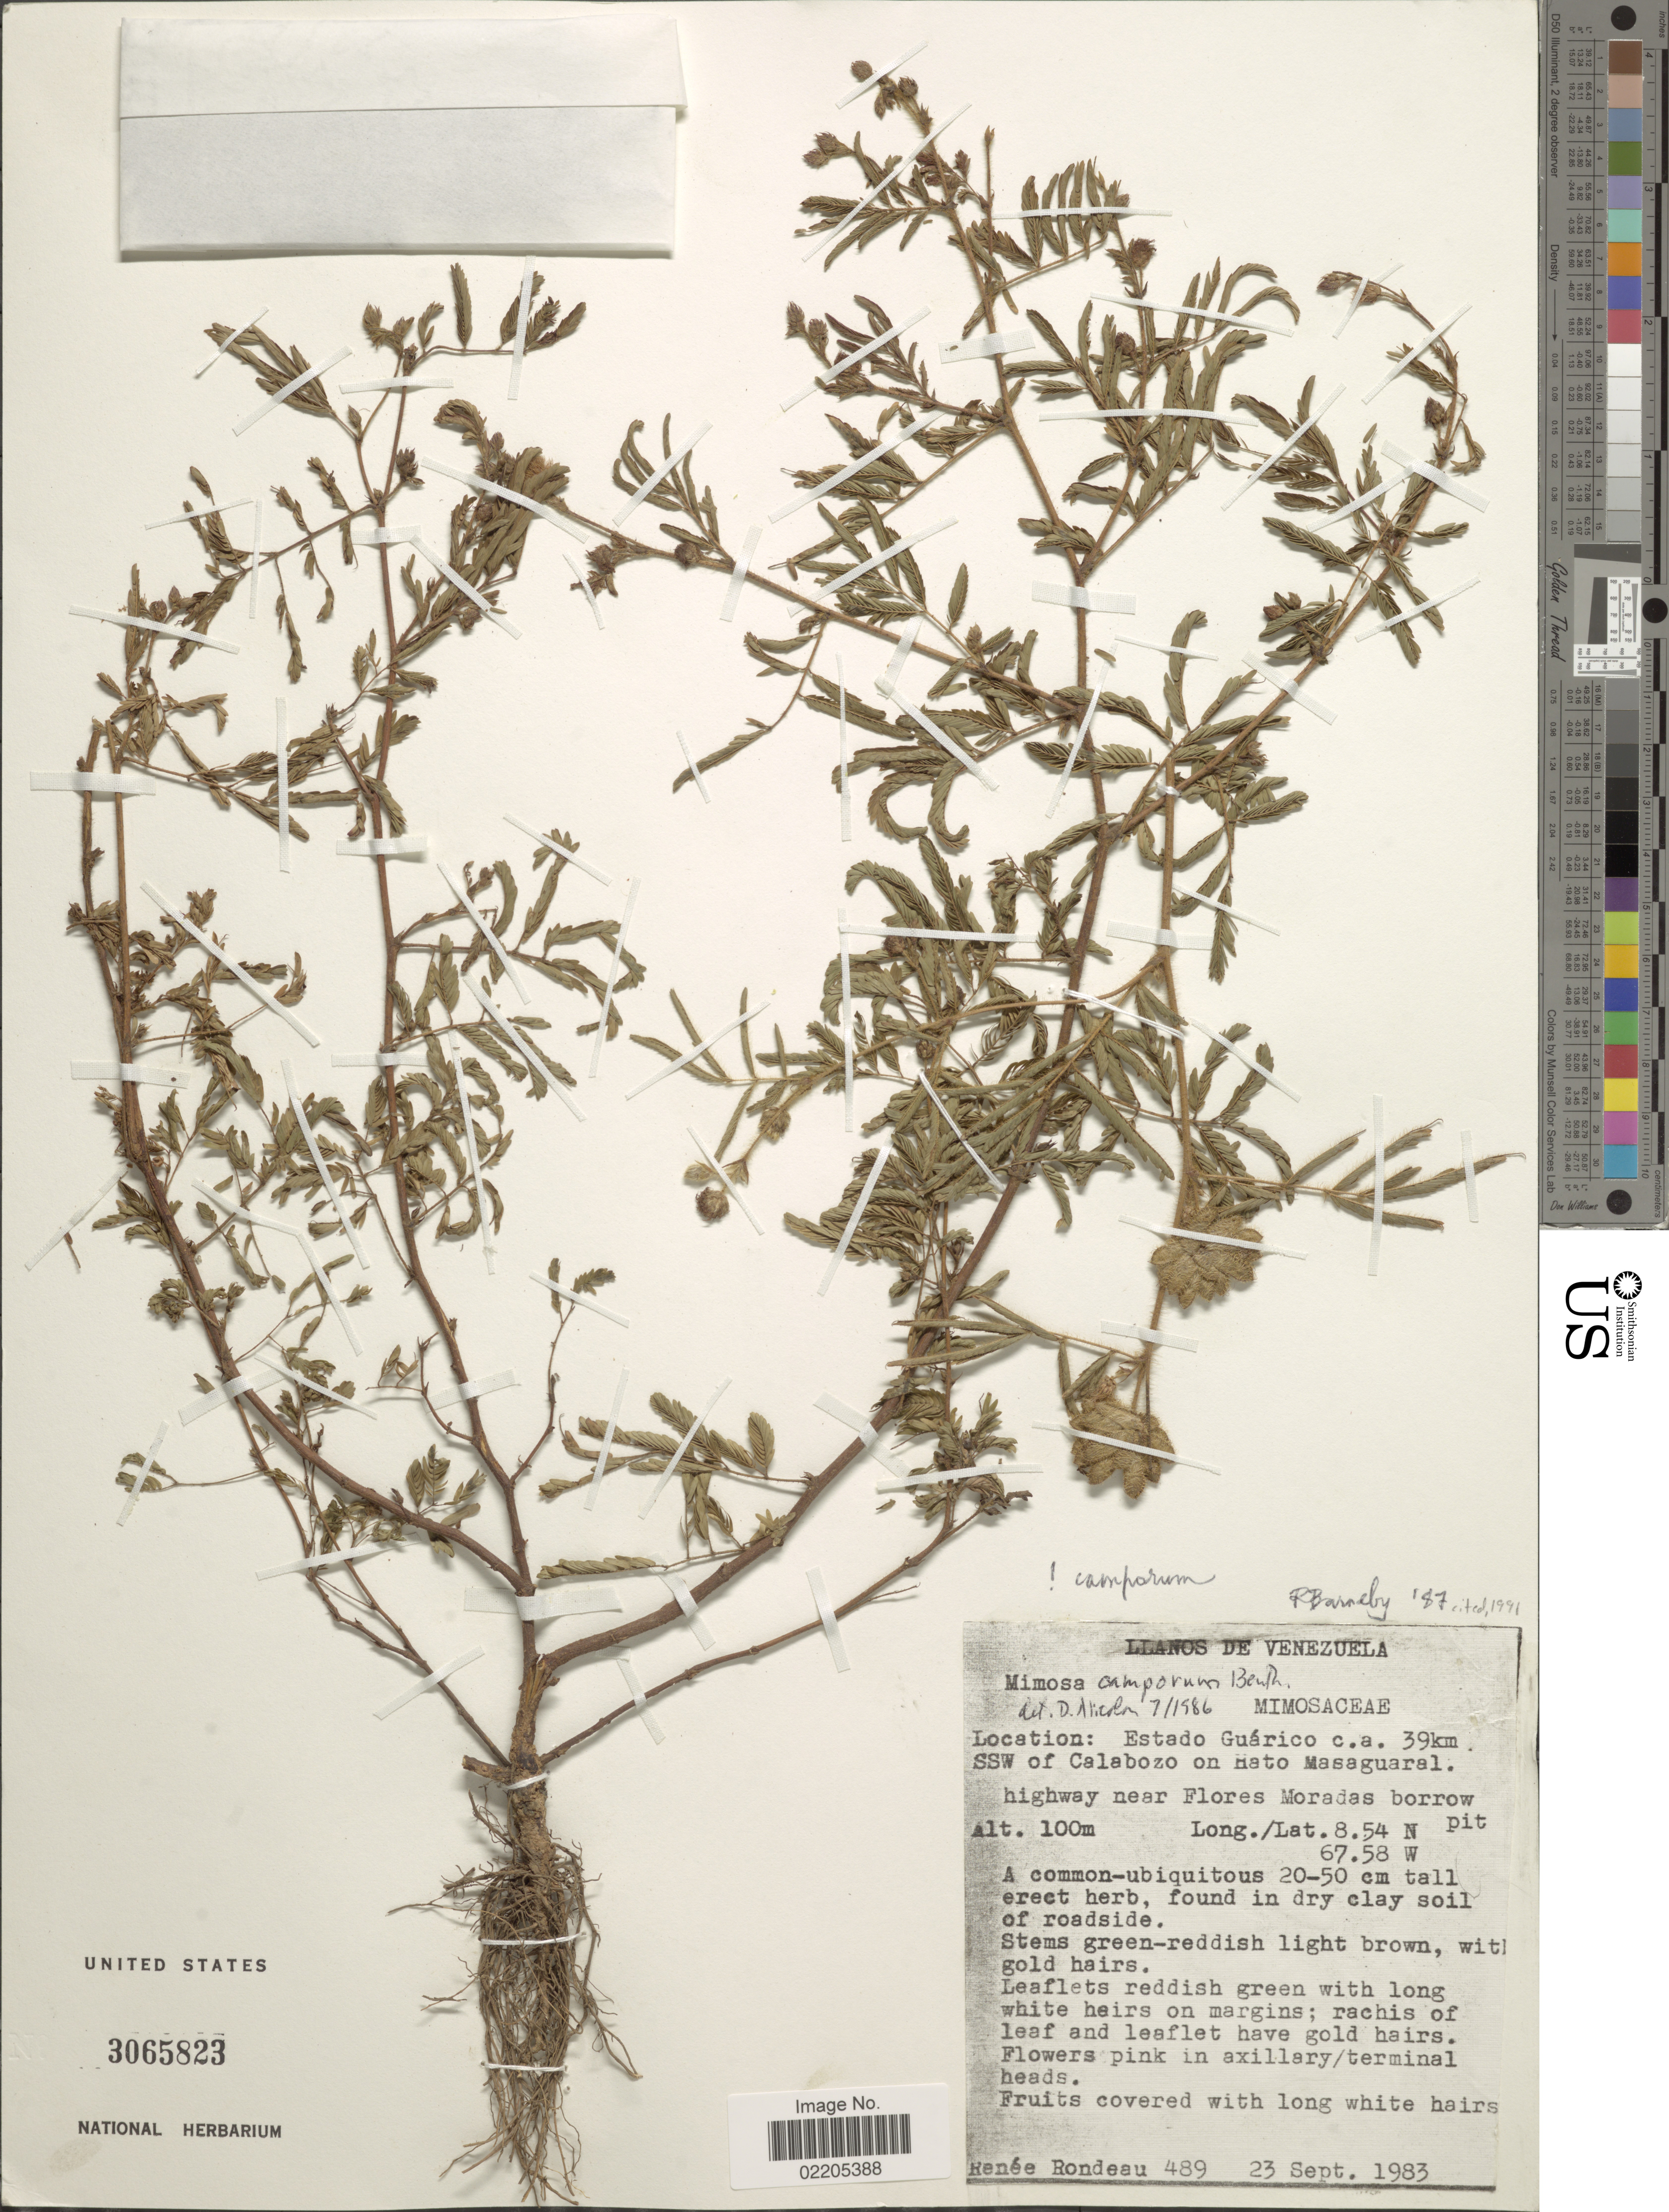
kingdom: Plantae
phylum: Tracheophyta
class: Magnoliopsida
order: Fabales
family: Fabaceae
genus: Mimosa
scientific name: Mimosa camporum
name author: Benth.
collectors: R. Rondeau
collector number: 489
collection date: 1983-09-23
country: Venezuela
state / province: Guárico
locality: C.a. 39km. SSW of Calabozo on Hato Masaguaral.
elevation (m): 100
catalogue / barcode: US 3065823